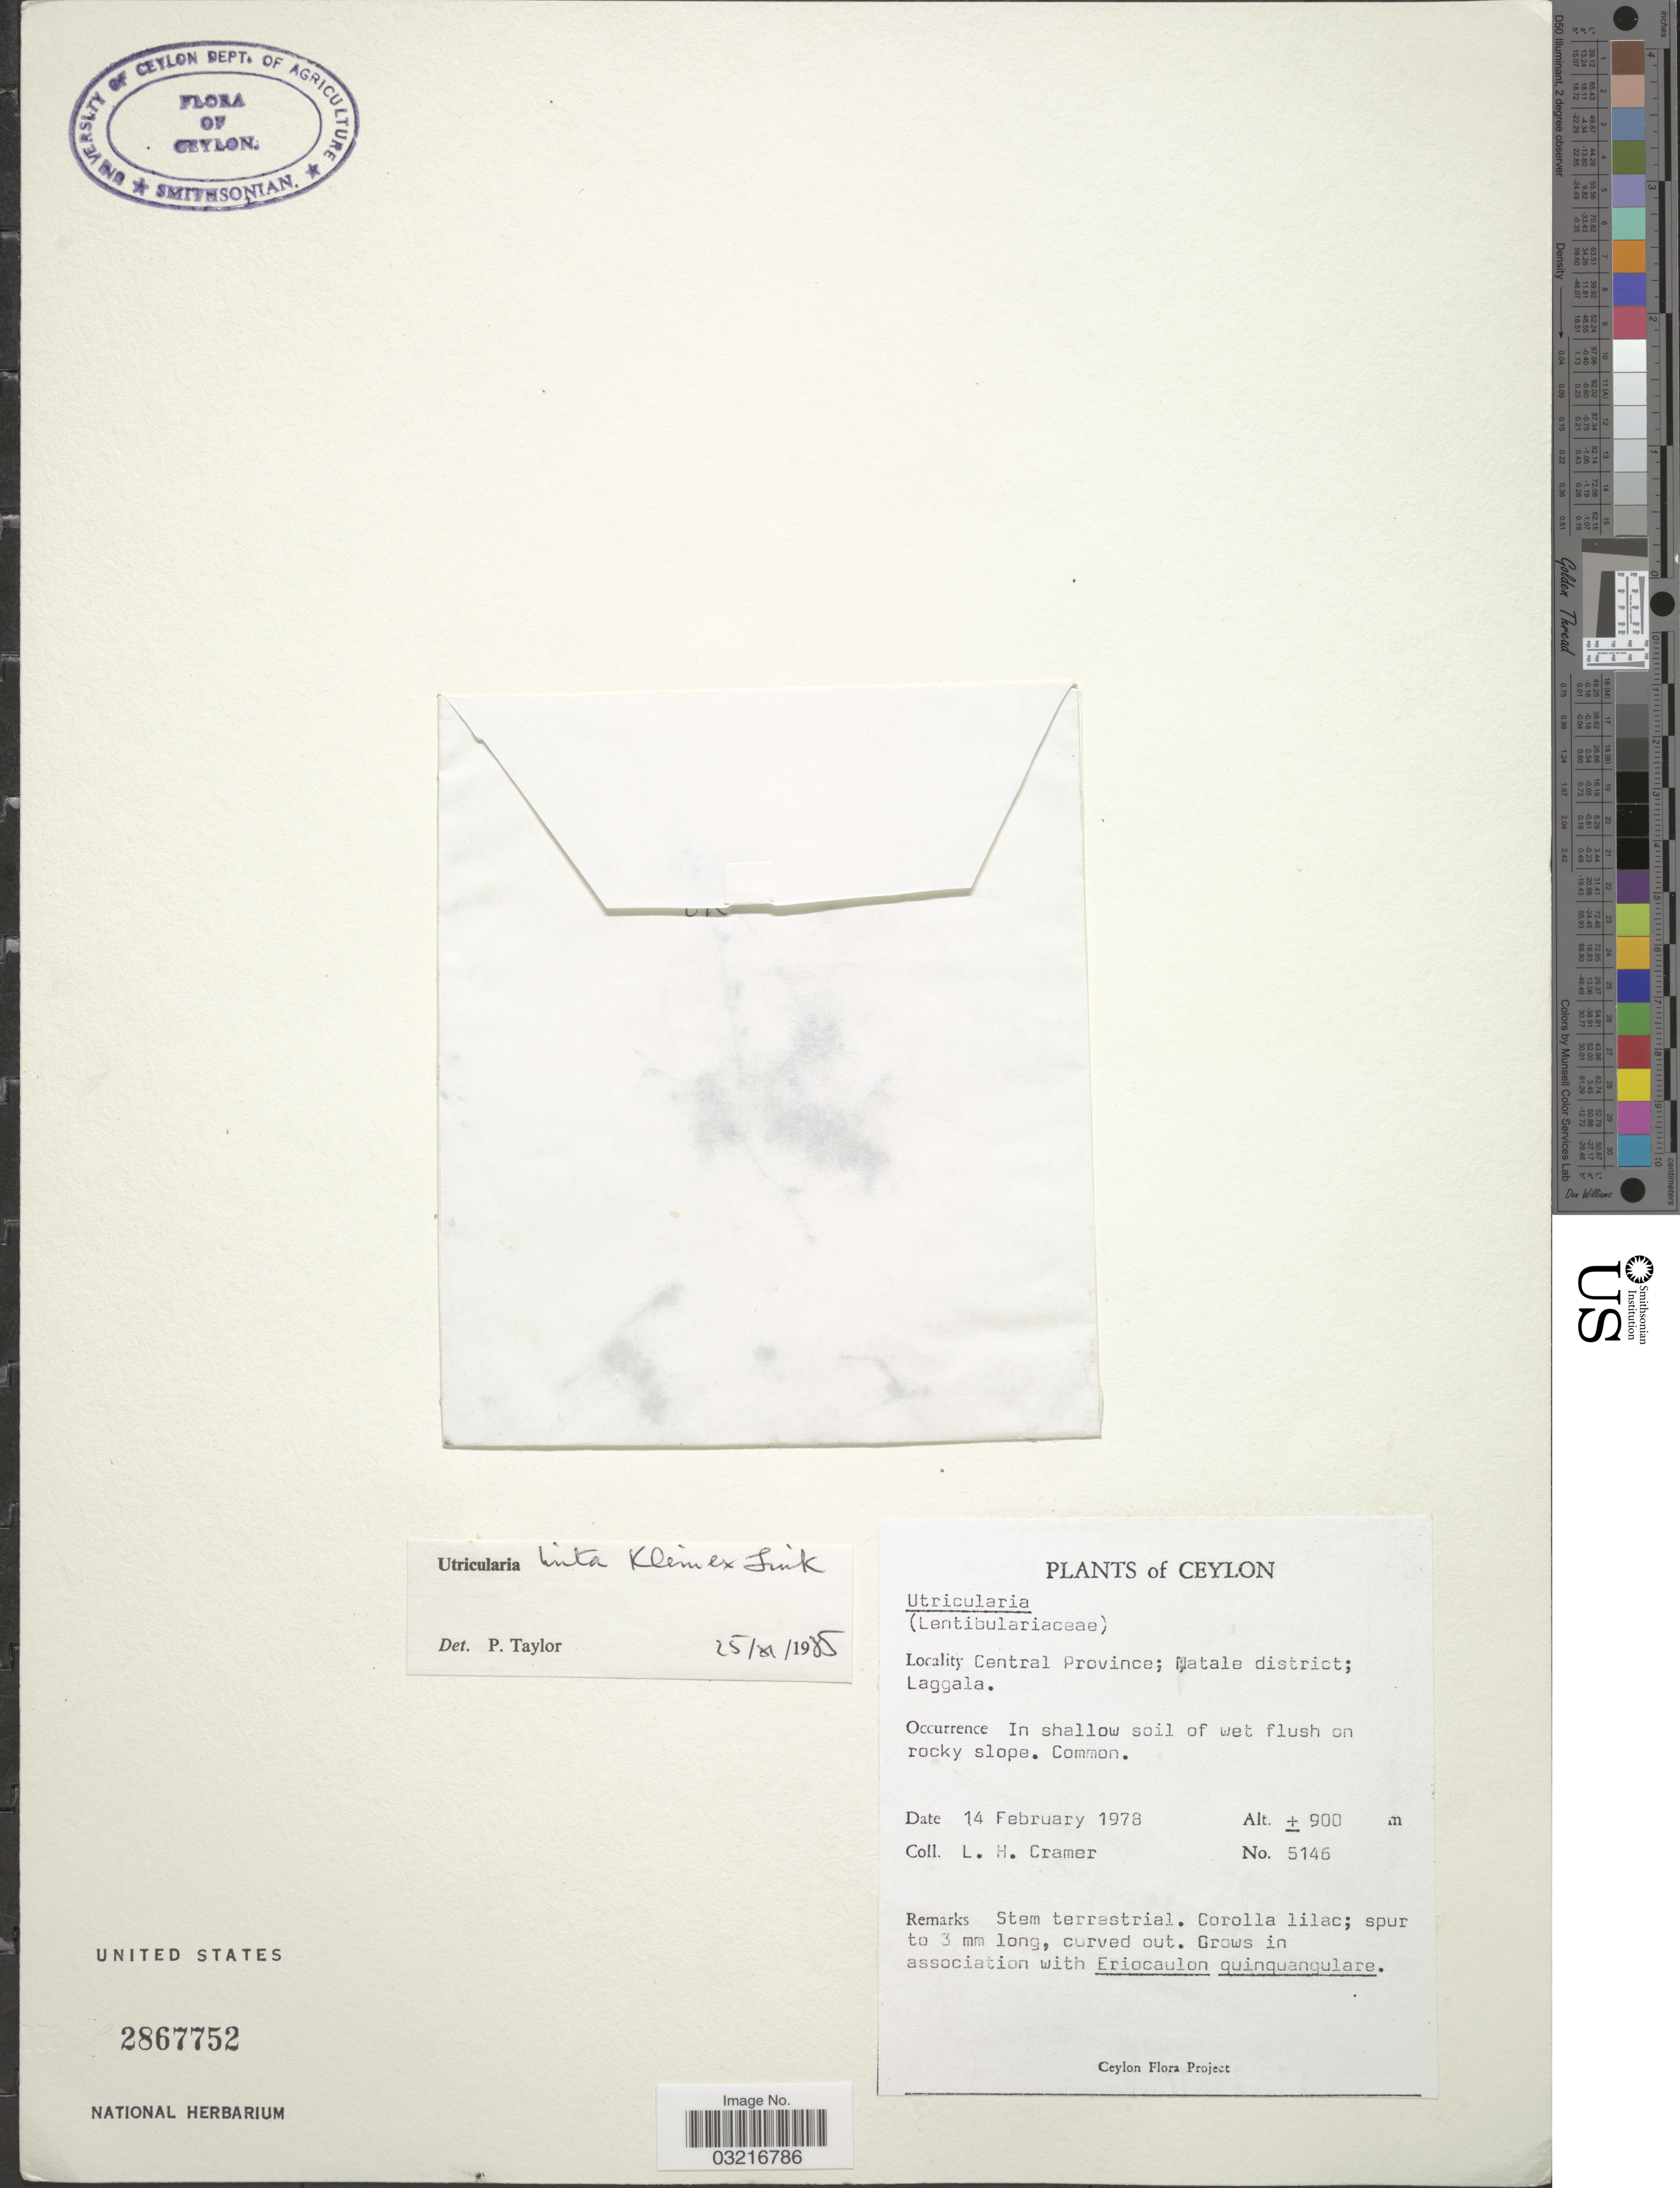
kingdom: Plantae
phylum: Tracheophyta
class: Magnoliopsida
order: Lamiales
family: Lentibulariaceae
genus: Utricularia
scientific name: Utricularia hirta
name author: Klein ex Link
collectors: L. H. Cramer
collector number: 5146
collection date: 1978-02-14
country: Sri Lanka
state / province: Central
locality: Ceylon, Matale District; Laggala.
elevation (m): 900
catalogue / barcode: US 2867752